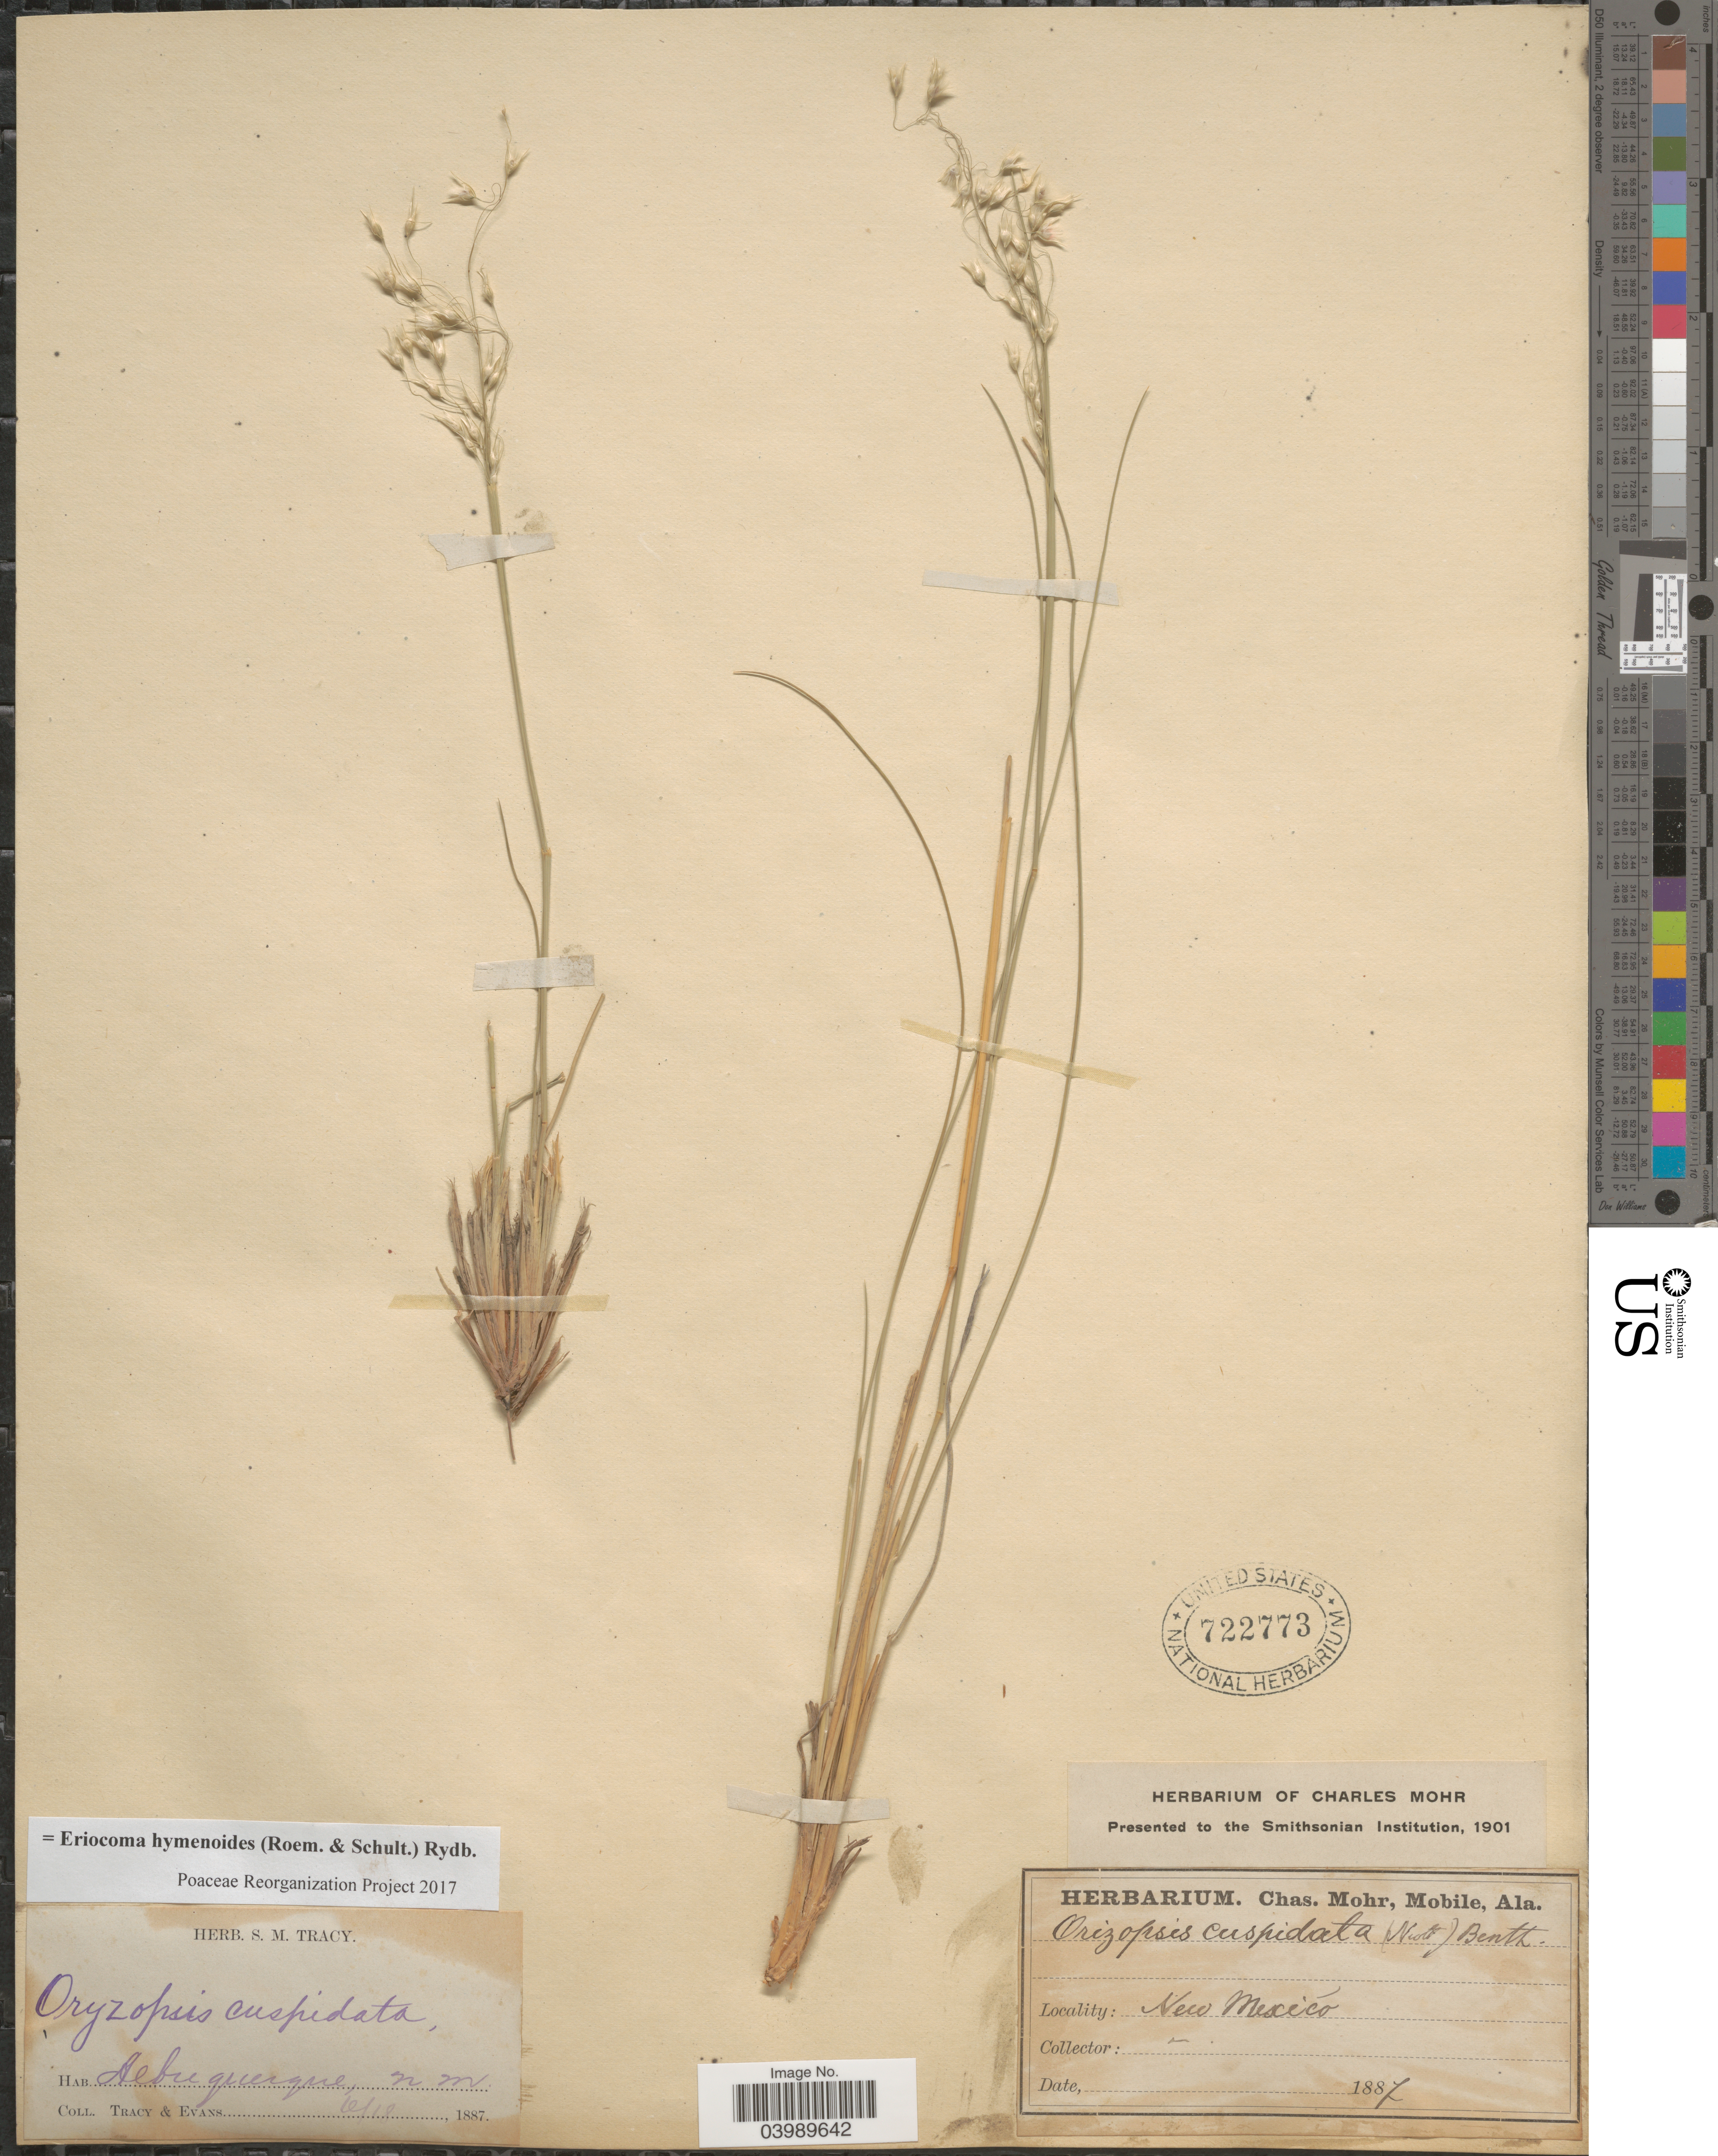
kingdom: Plantae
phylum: Tracheophyta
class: Liliopsida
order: Poales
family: Poaceae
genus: Eriocoma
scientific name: Eriocoma hymenoides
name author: (Roem. & Schult.) Rydb.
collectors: S. M. Tracy & -- Evans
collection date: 1887-06-18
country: United States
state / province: New Mexico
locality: Albuquerque.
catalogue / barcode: US 722773